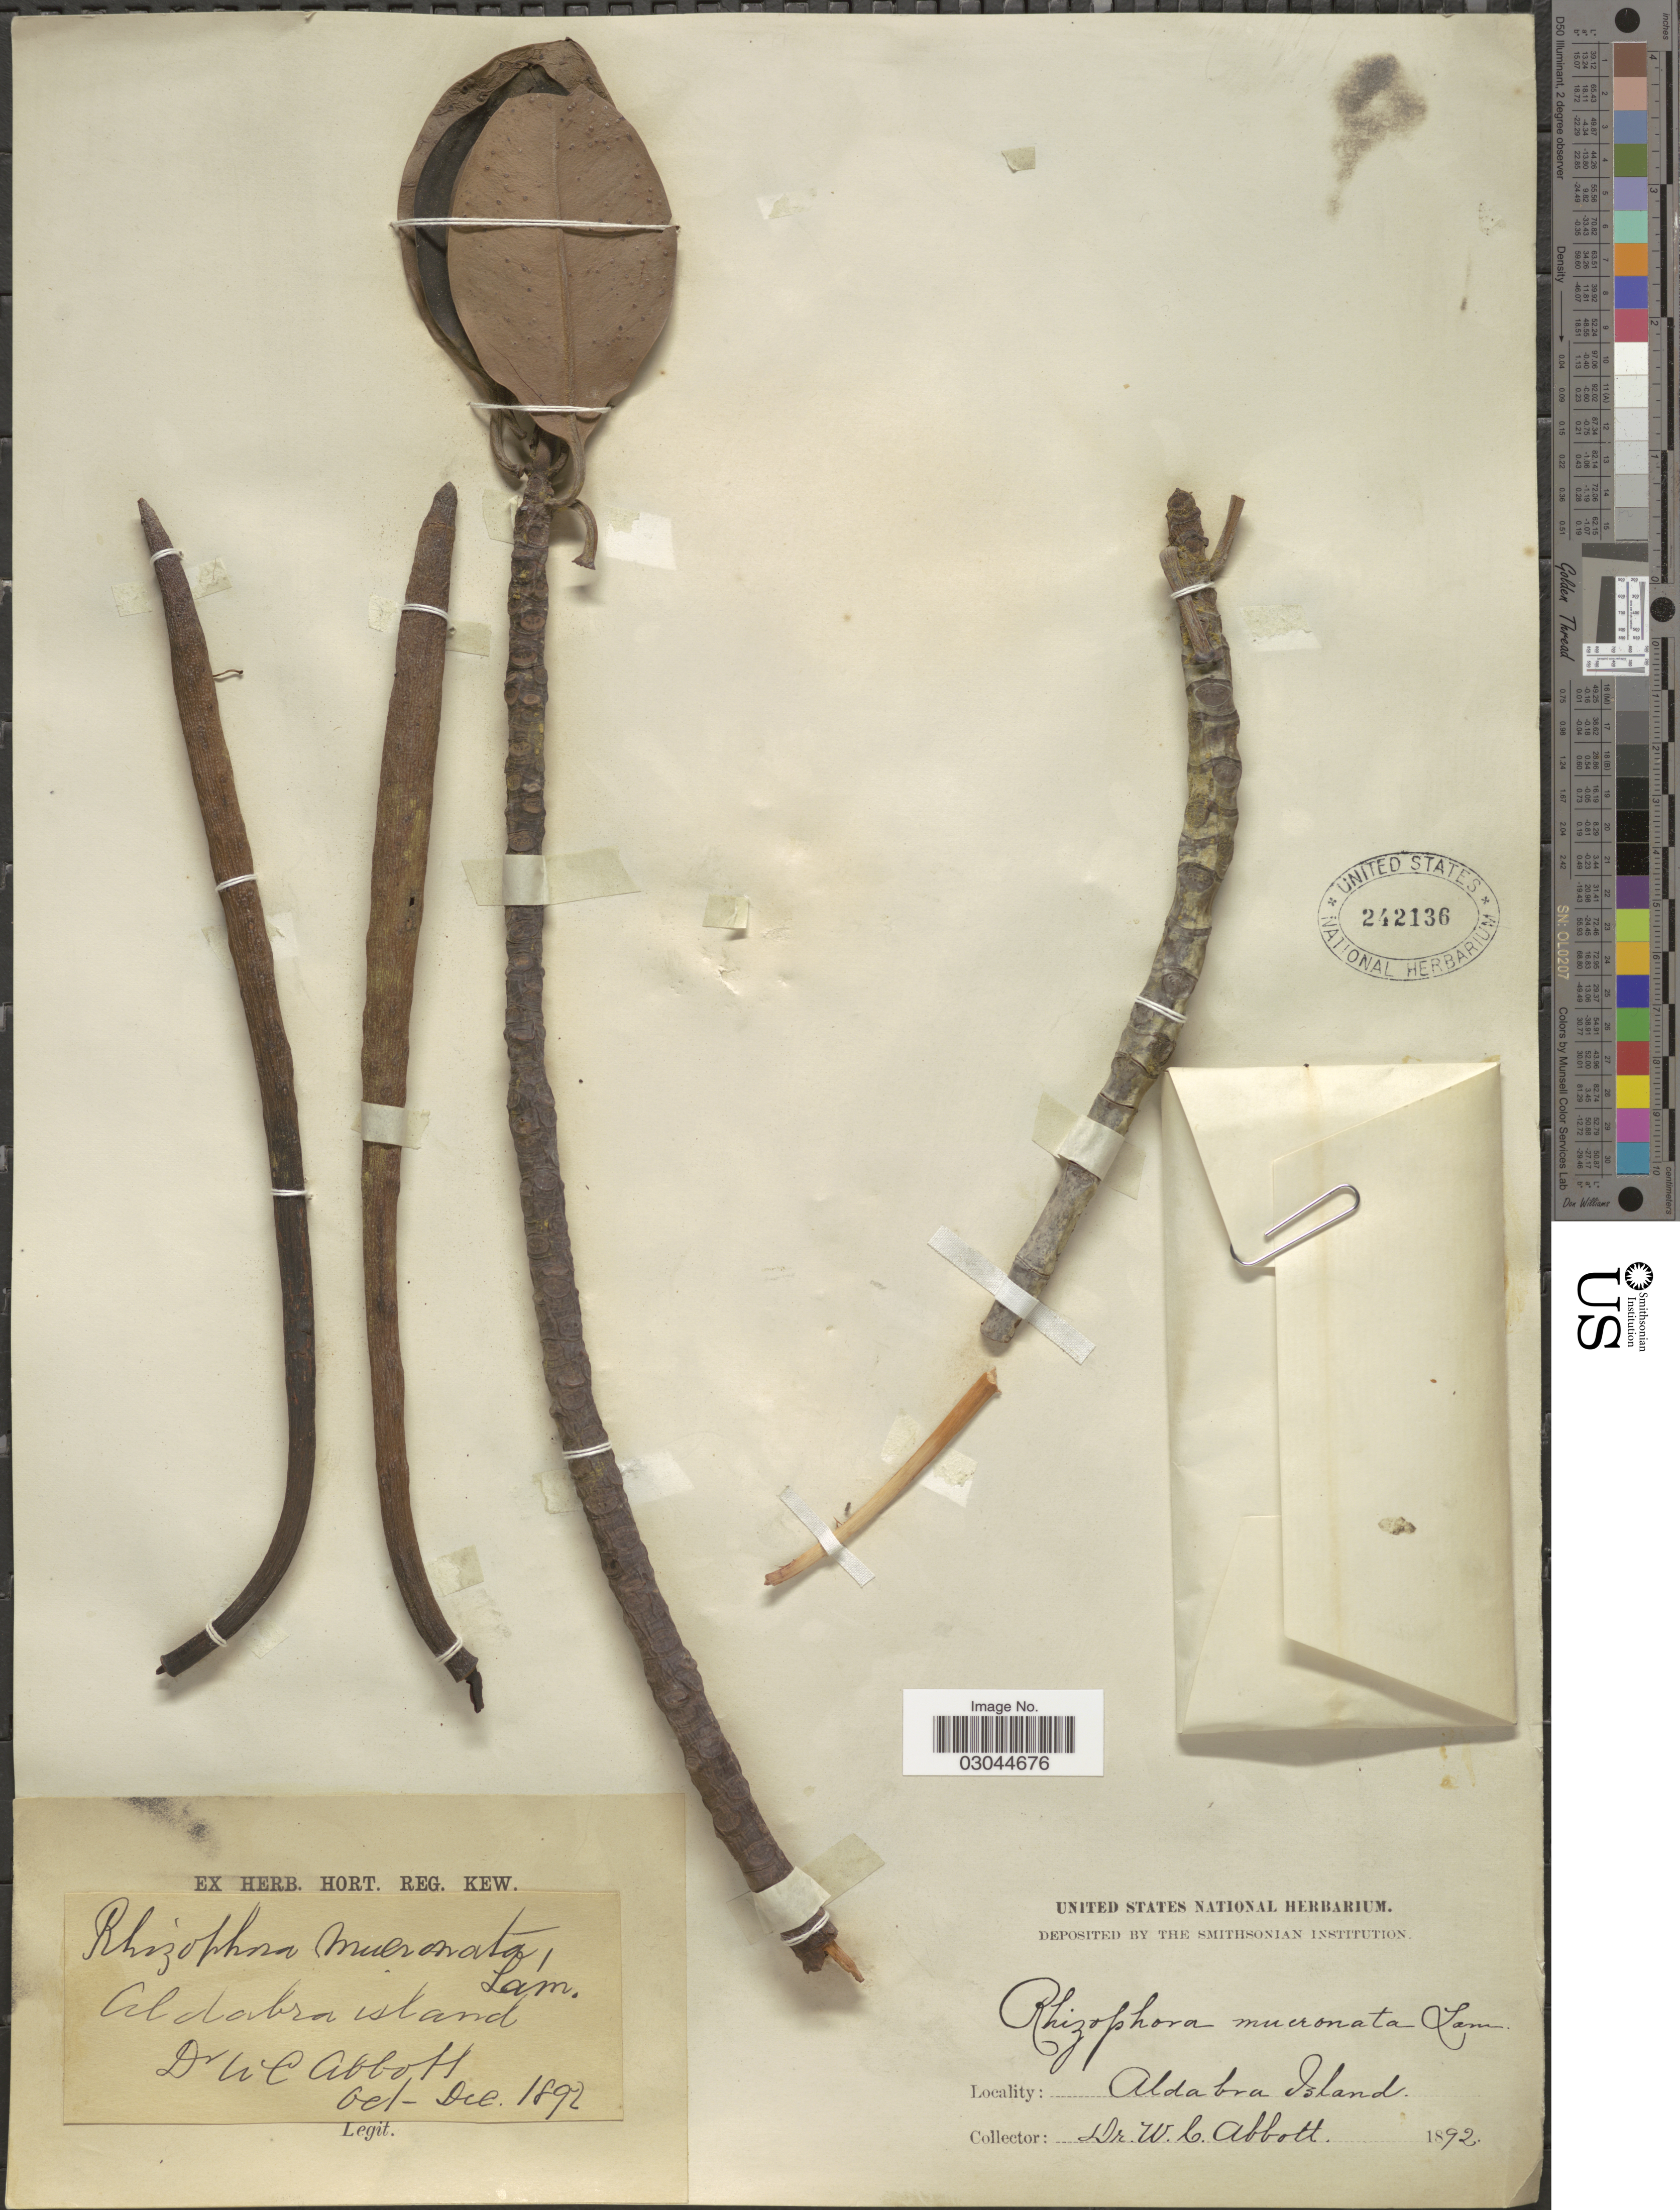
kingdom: Plantae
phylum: Tracheophyta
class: Magnoliopsida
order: Malpighiales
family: Rhizophoraceae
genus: Rhizophora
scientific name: Rhizophora mucronata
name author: Lam.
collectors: W. L. Abbott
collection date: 1892-10/1892-12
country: Seychelles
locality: Aldabra Island.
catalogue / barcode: US 242136